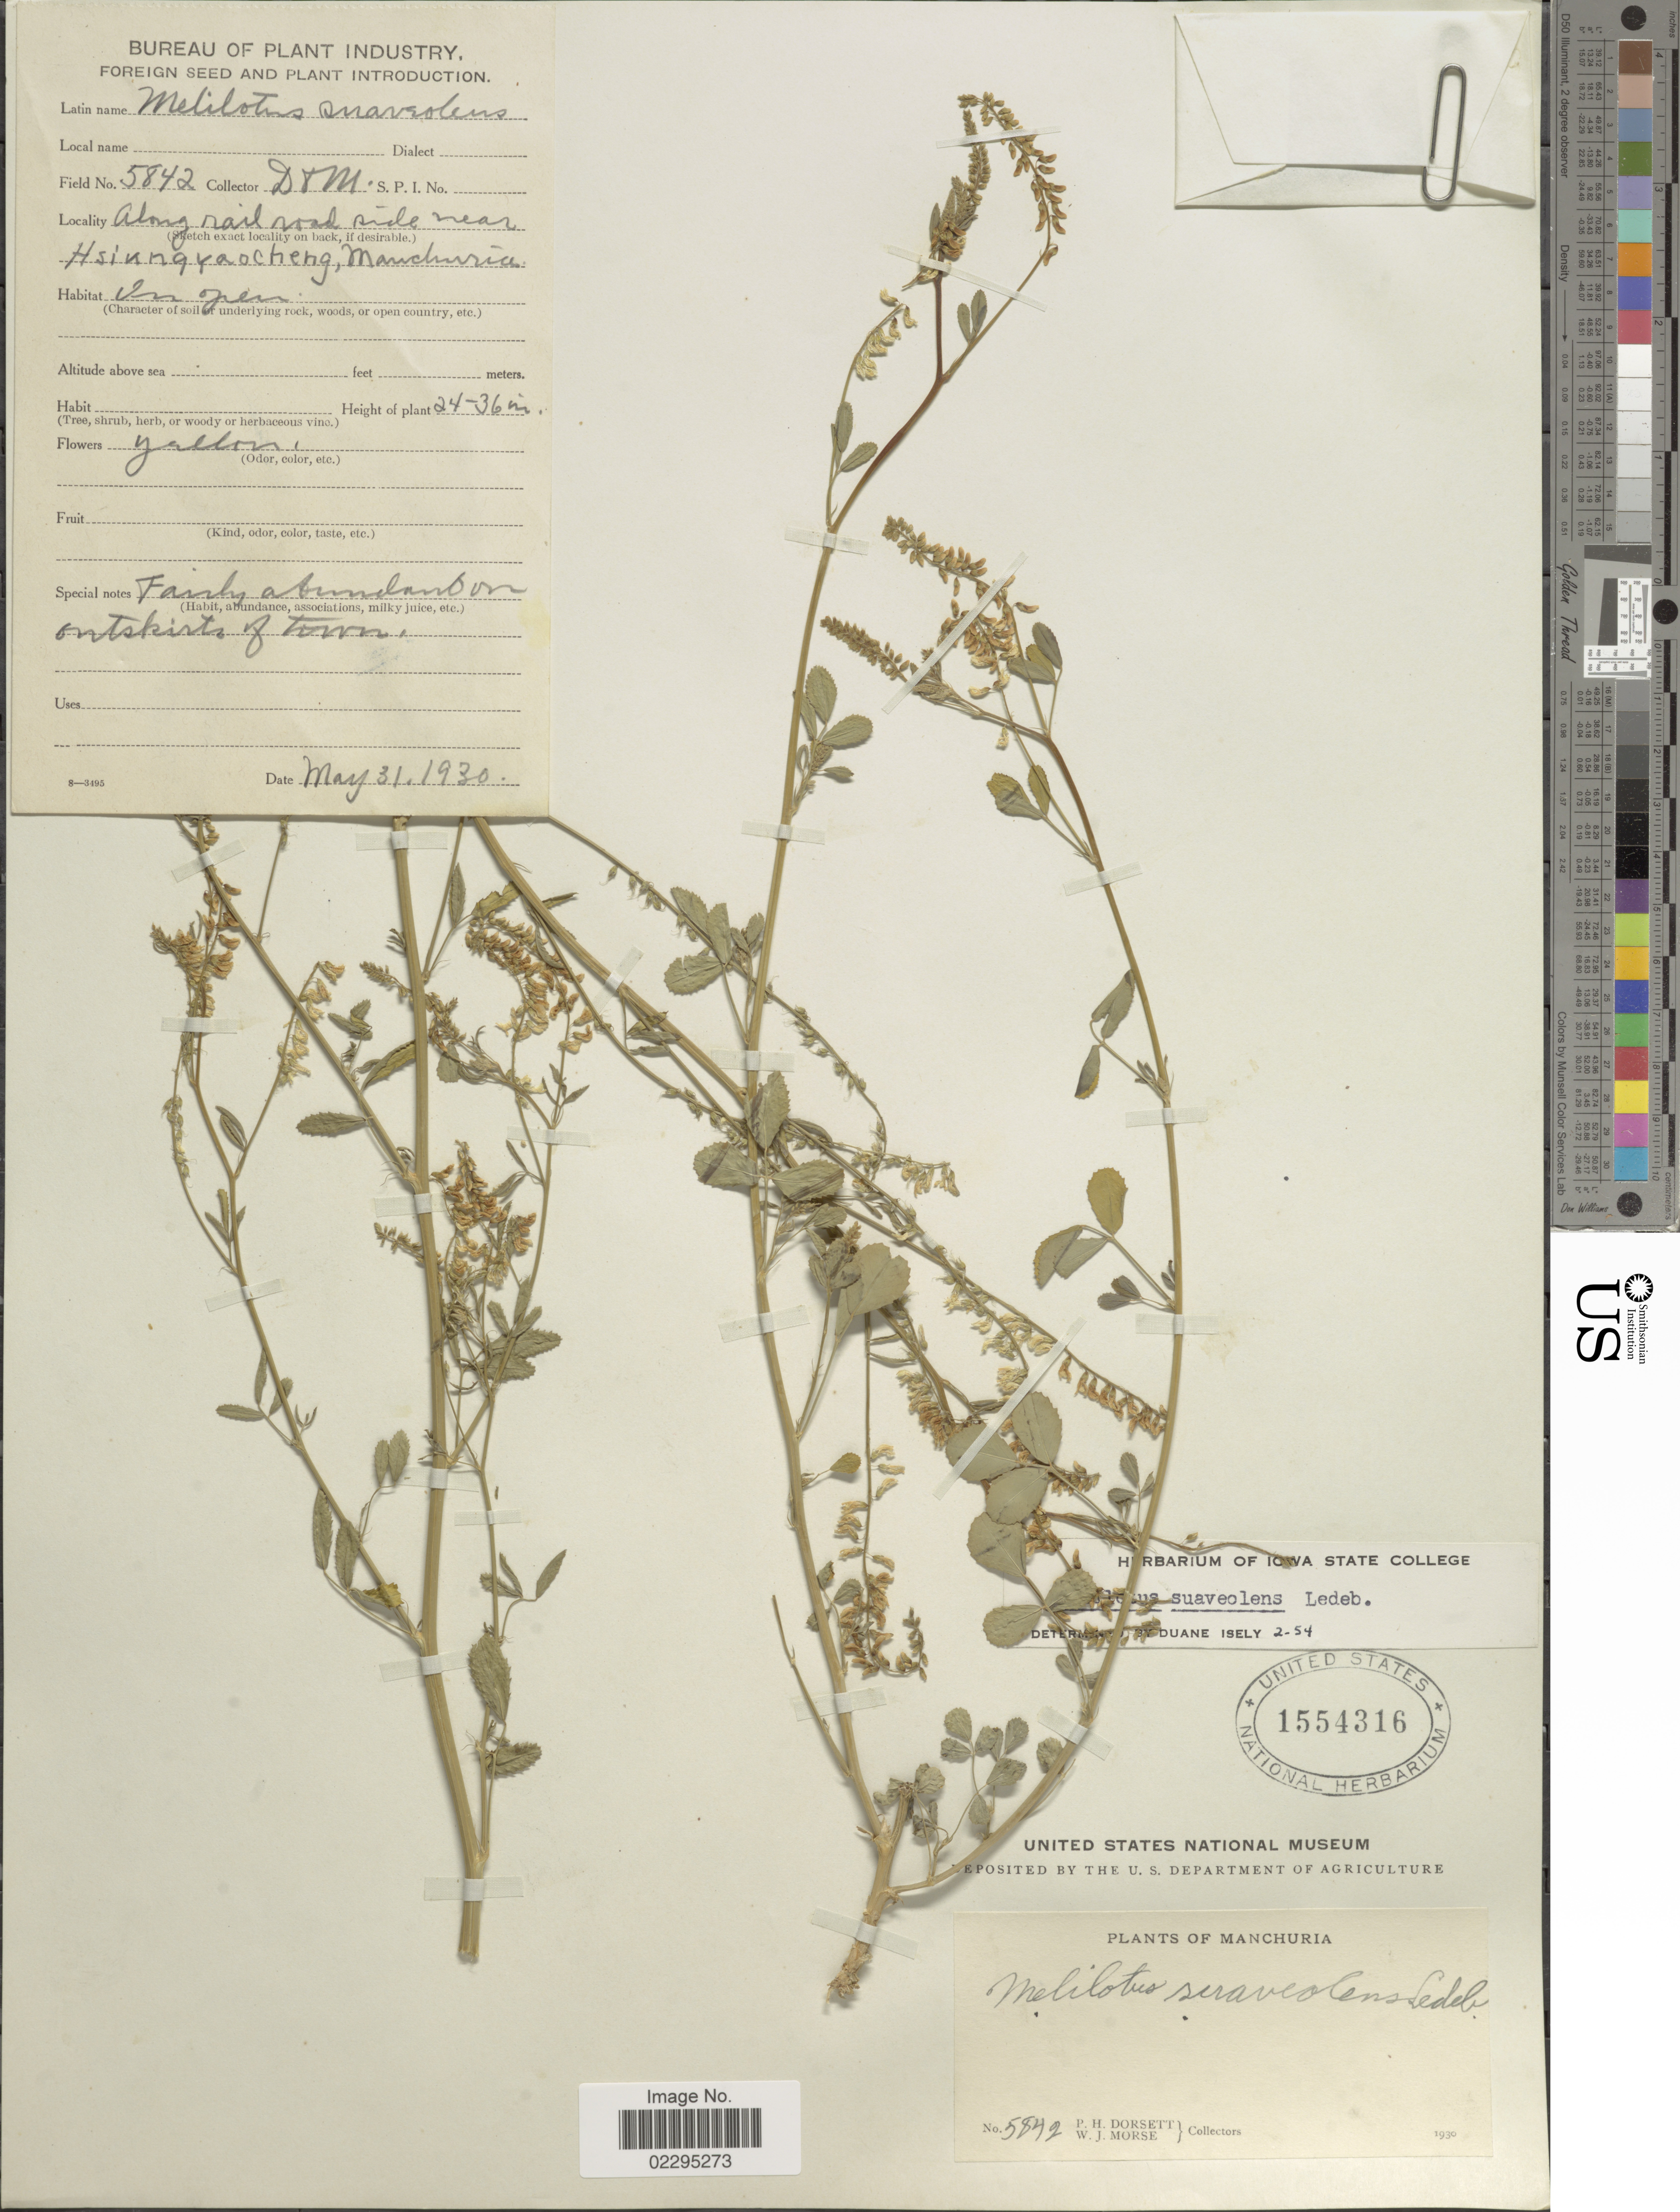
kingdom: Plantae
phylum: Tracheophyta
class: Magnoliopsida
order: Fabales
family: Fabaceae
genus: Melilotus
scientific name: Melilotus suaveolens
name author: Ledeb.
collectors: P. H. Dorsett & W. J. Morse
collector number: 5842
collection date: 1930-05-31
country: China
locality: Along rail road side near Hsiungyacheng, Manchuria.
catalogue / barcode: US 1554316